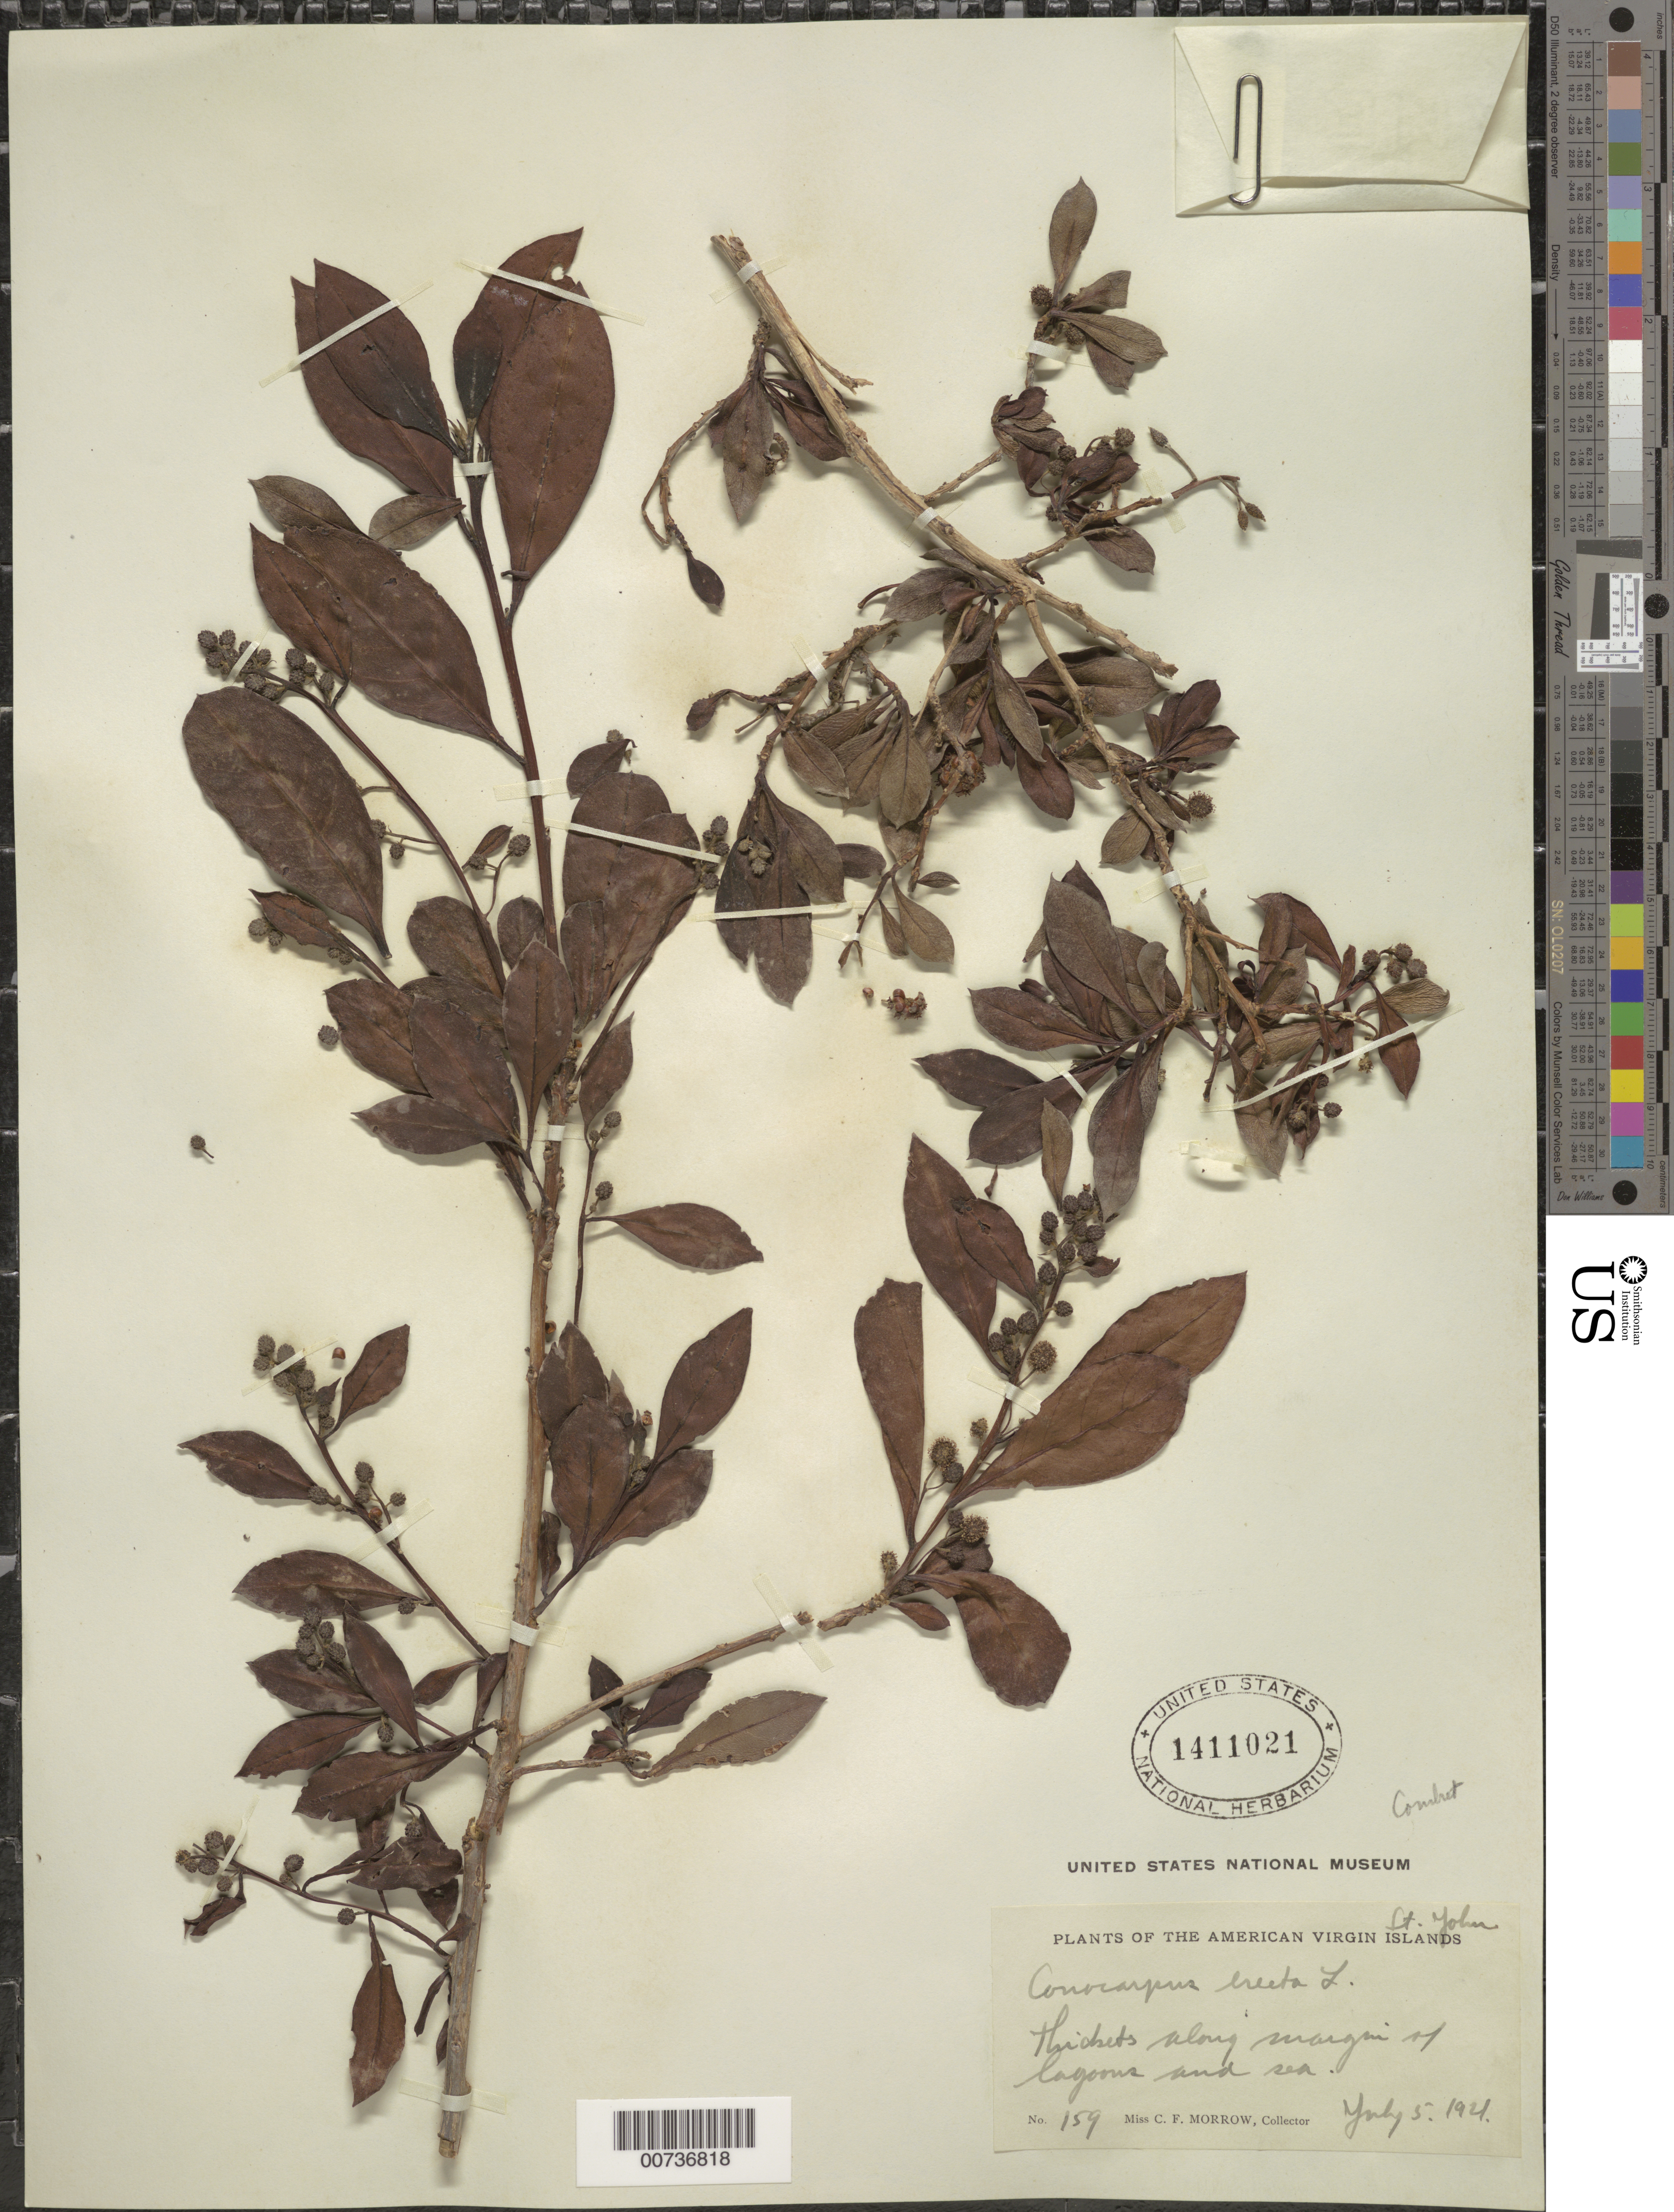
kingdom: Plantae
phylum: Tracheophyta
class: Magnoliopsida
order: Myrtales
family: Combretaceae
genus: Conocarpus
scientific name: Conocarpus erectus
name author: L.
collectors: C. Morrow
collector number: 159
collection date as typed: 05 Jul 1921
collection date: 1921-07-05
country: U.S. Virgin Islands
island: St. John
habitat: Thickets along margin of lagoons and sea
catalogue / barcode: US 1411021